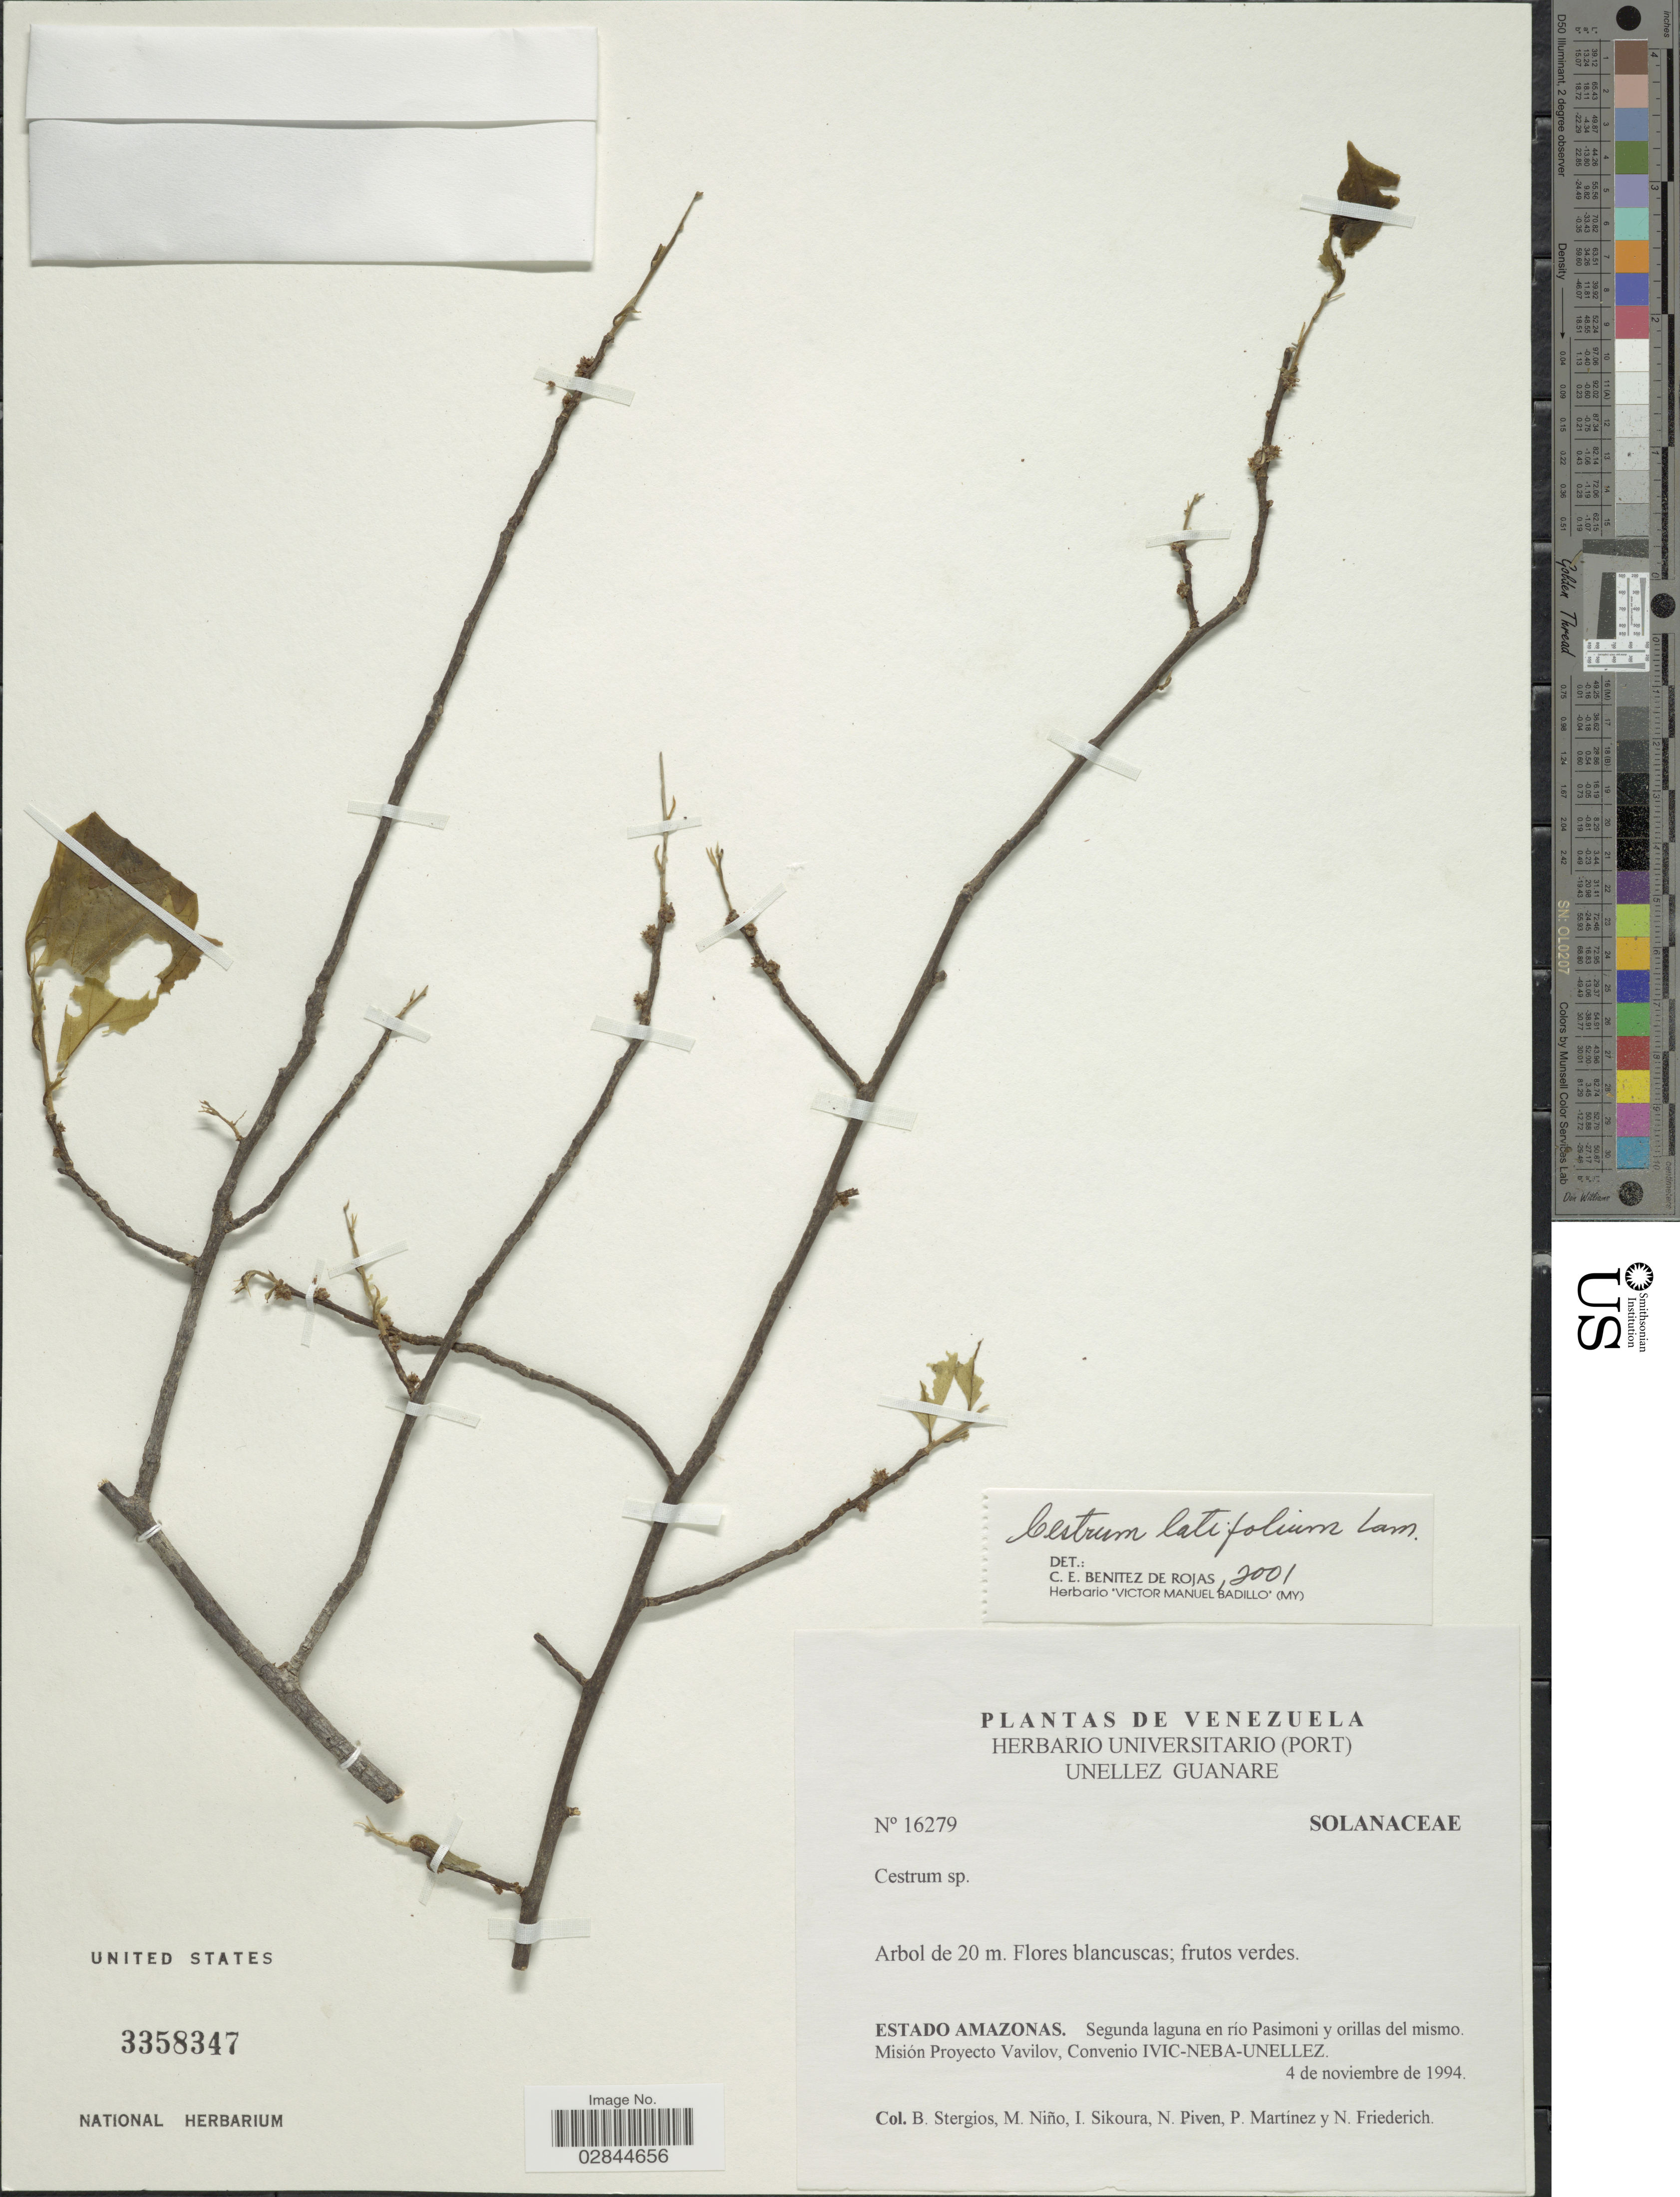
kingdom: Plantae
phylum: Tracheophyta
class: Magnoliopsida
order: Solanales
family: Solanaceae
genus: Cestrum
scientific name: Cestrum latifolium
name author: Lam.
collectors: B. G. Stergios, S. M. Niño, I. Sikoura, N. Piven, P. Martinez & N. Frederich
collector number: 16279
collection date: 1994-11-04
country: Venezuela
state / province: Amazonas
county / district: Río Negro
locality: Segunda laguna en rio Pasimoni y orillas del mismo. Misión Proyecto Vavilov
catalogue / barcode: US 3358347